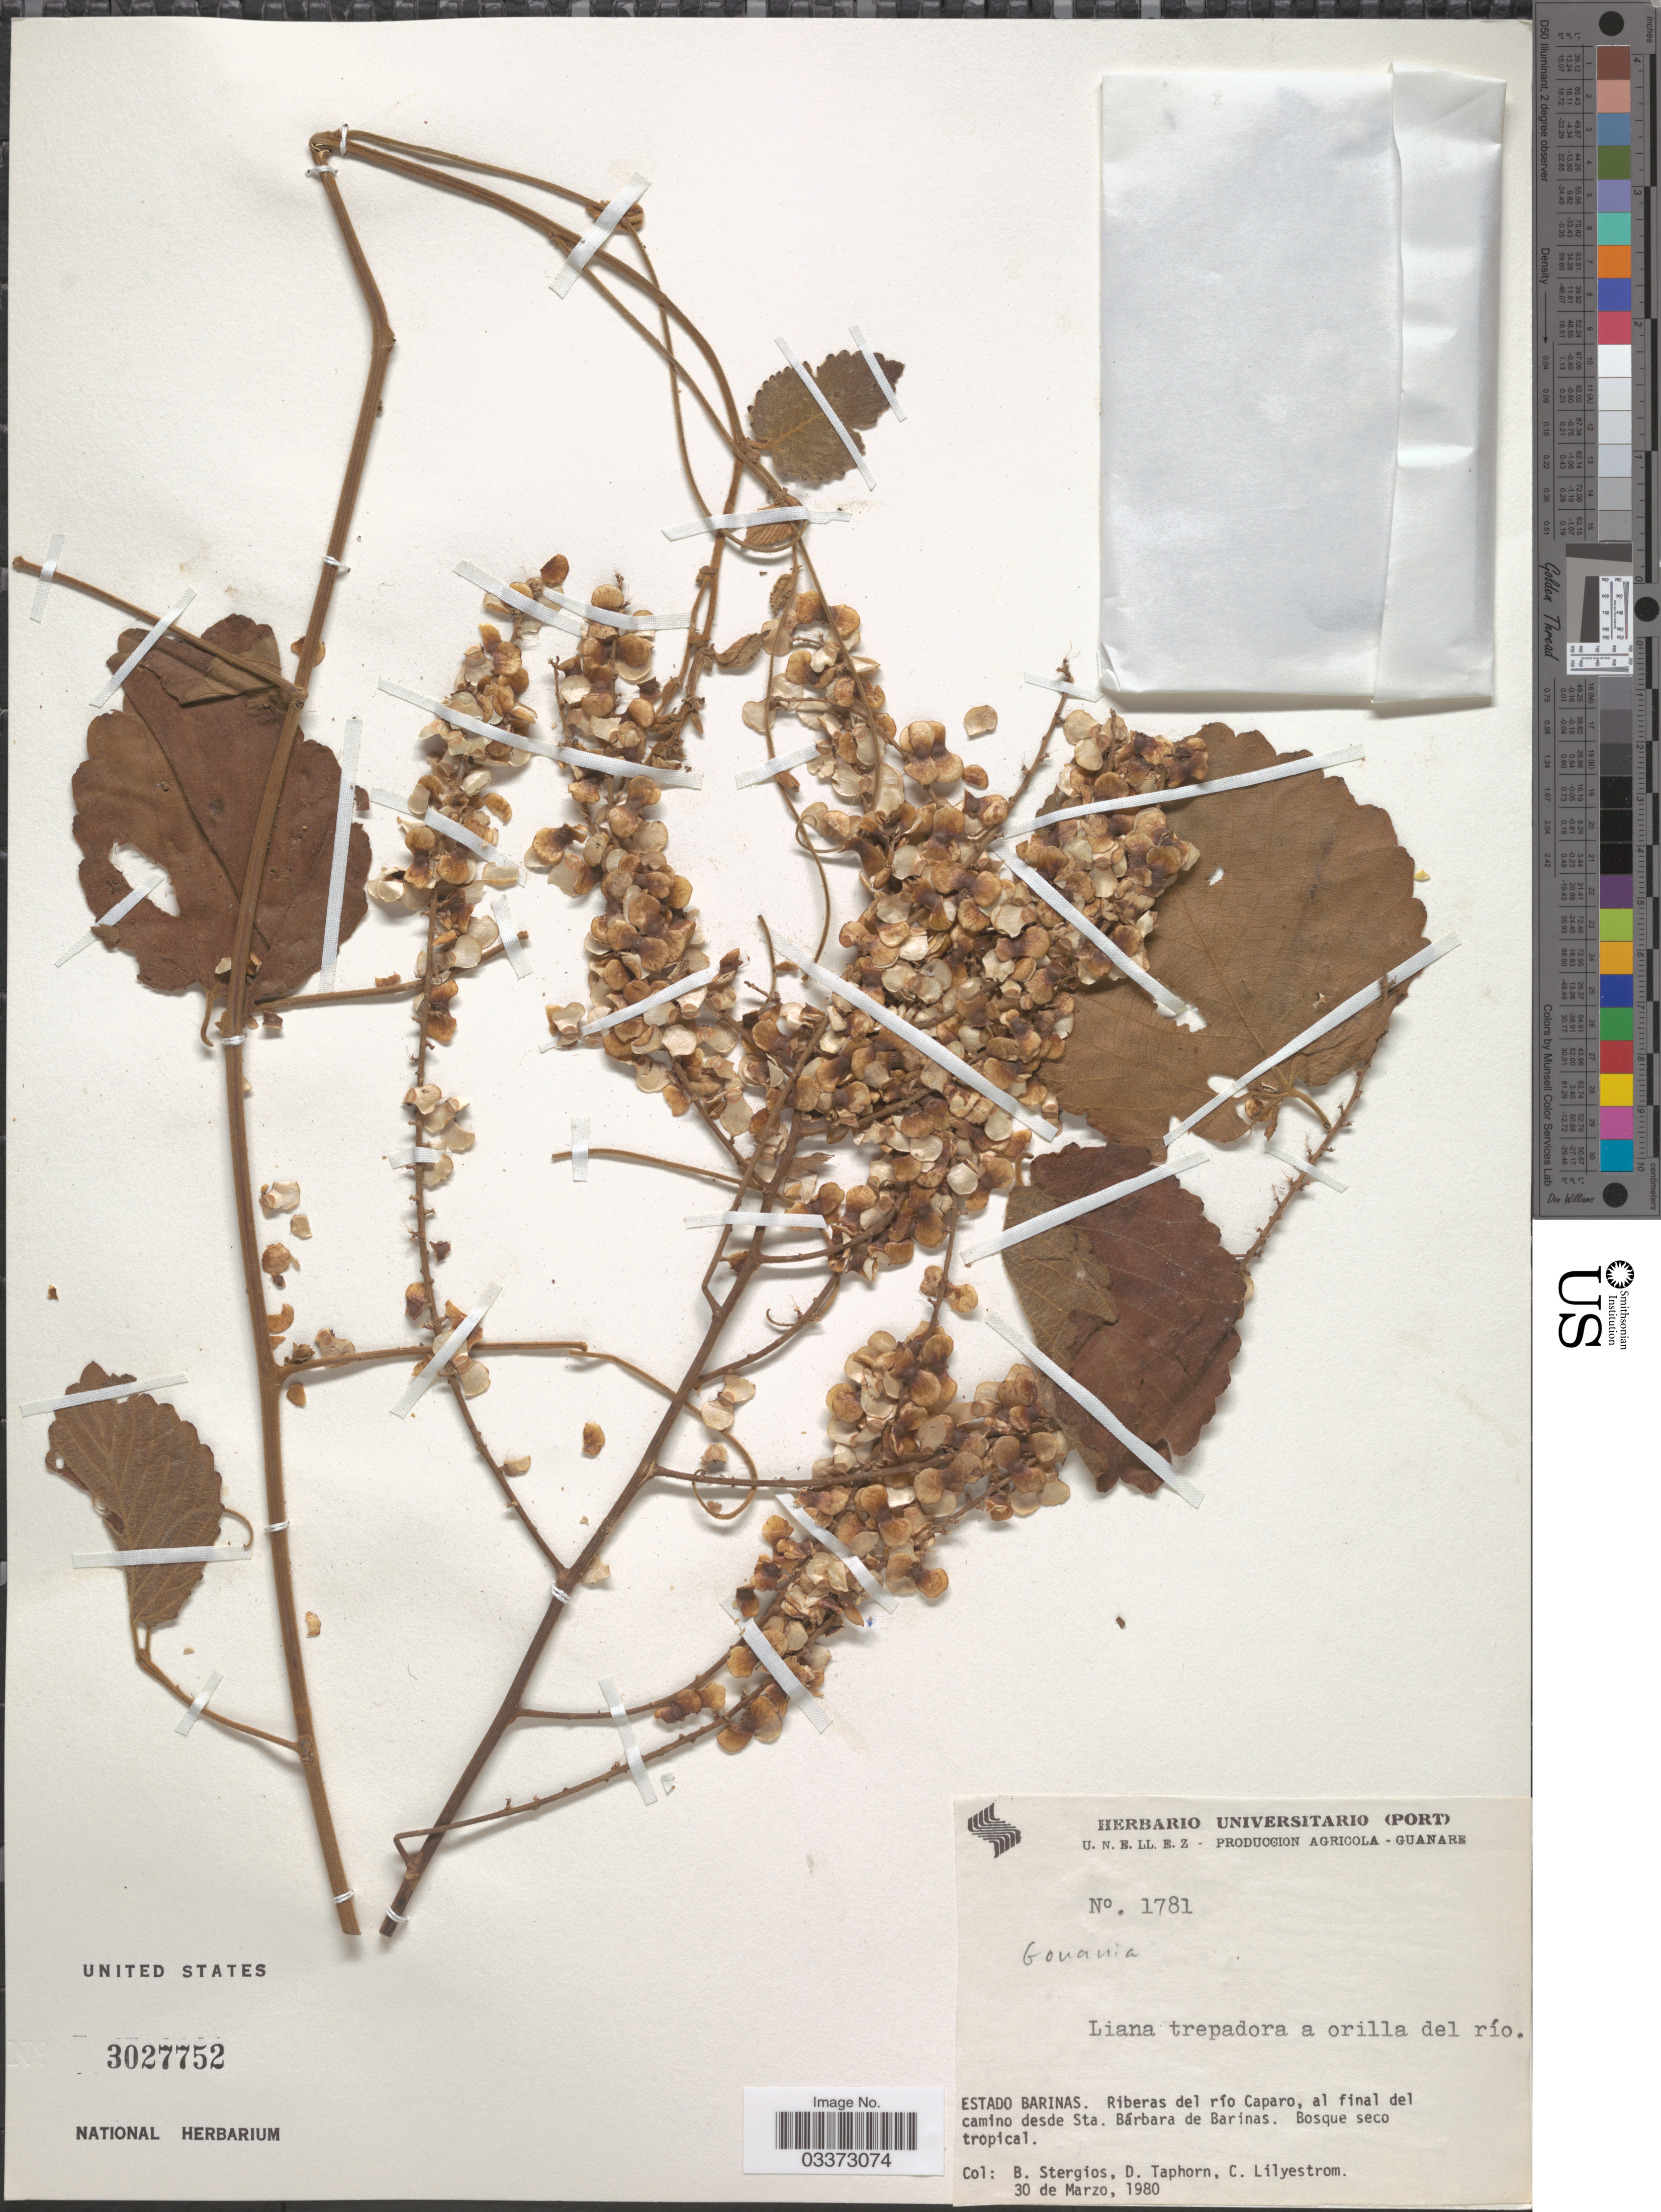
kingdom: Plantae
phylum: Tracheophyta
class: Magnoliopsida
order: Rosales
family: Rhamnaceae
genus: Gouania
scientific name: Gouania sp.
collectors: B. G. Stergios, D. Taphorn & C. Lilyestrom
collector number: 1781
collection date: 1980-03-30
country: Venezuela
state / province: Barinas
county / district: Ezequiel Zamora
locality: Riberas del río Caparo, al final del camino desde Sta Bárbara de Barinas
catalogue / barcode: US 3027752